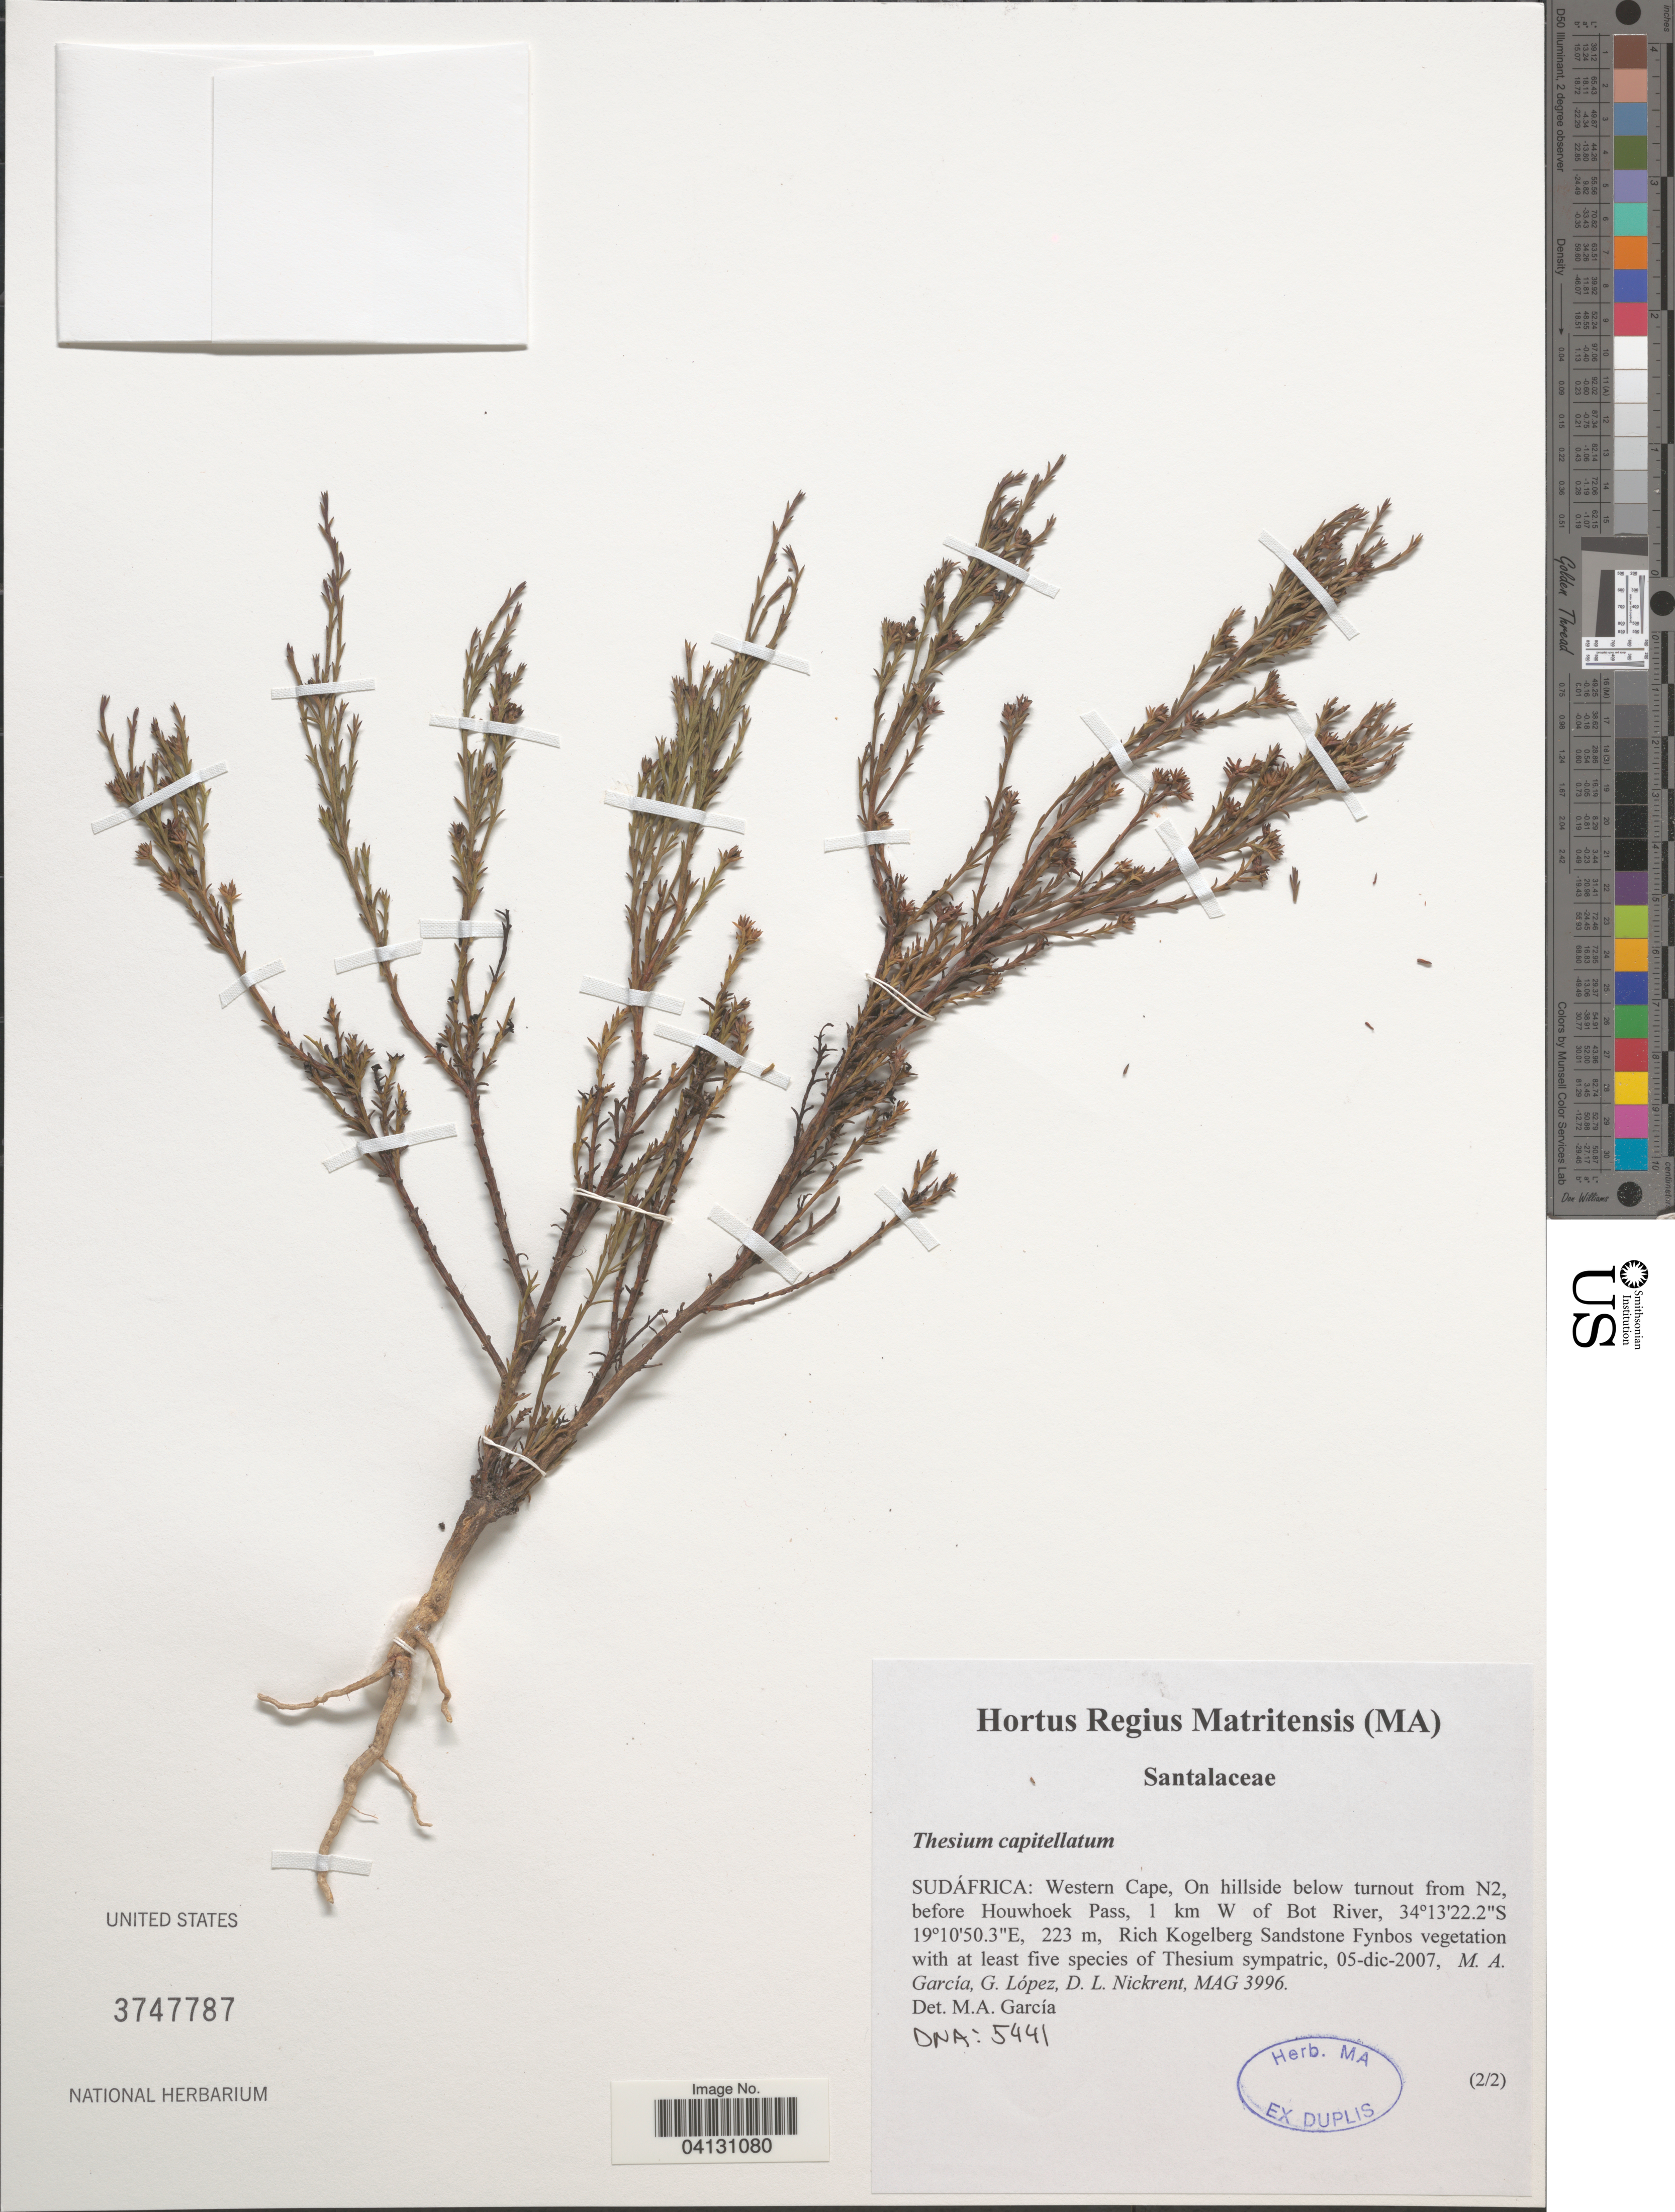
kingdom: Plantae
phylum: Tracheophyta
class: Magnoliopsida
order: Santalales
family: Thesiaceae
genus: Thesium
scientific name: Thesium capitellatum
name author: A. DC.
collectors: M. A. García, G. López & D. Nickrent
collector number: MAG3996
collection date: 2007-12-05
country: South Africa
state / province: Western Cape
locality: Sudáfrica: On hillside below turnout from N2, before Houwhoek Pass, 1 km W of Bot River. Rich Kogelberg Sandstone Fynbos vegetation.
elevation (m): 223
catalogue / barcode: US 3747787